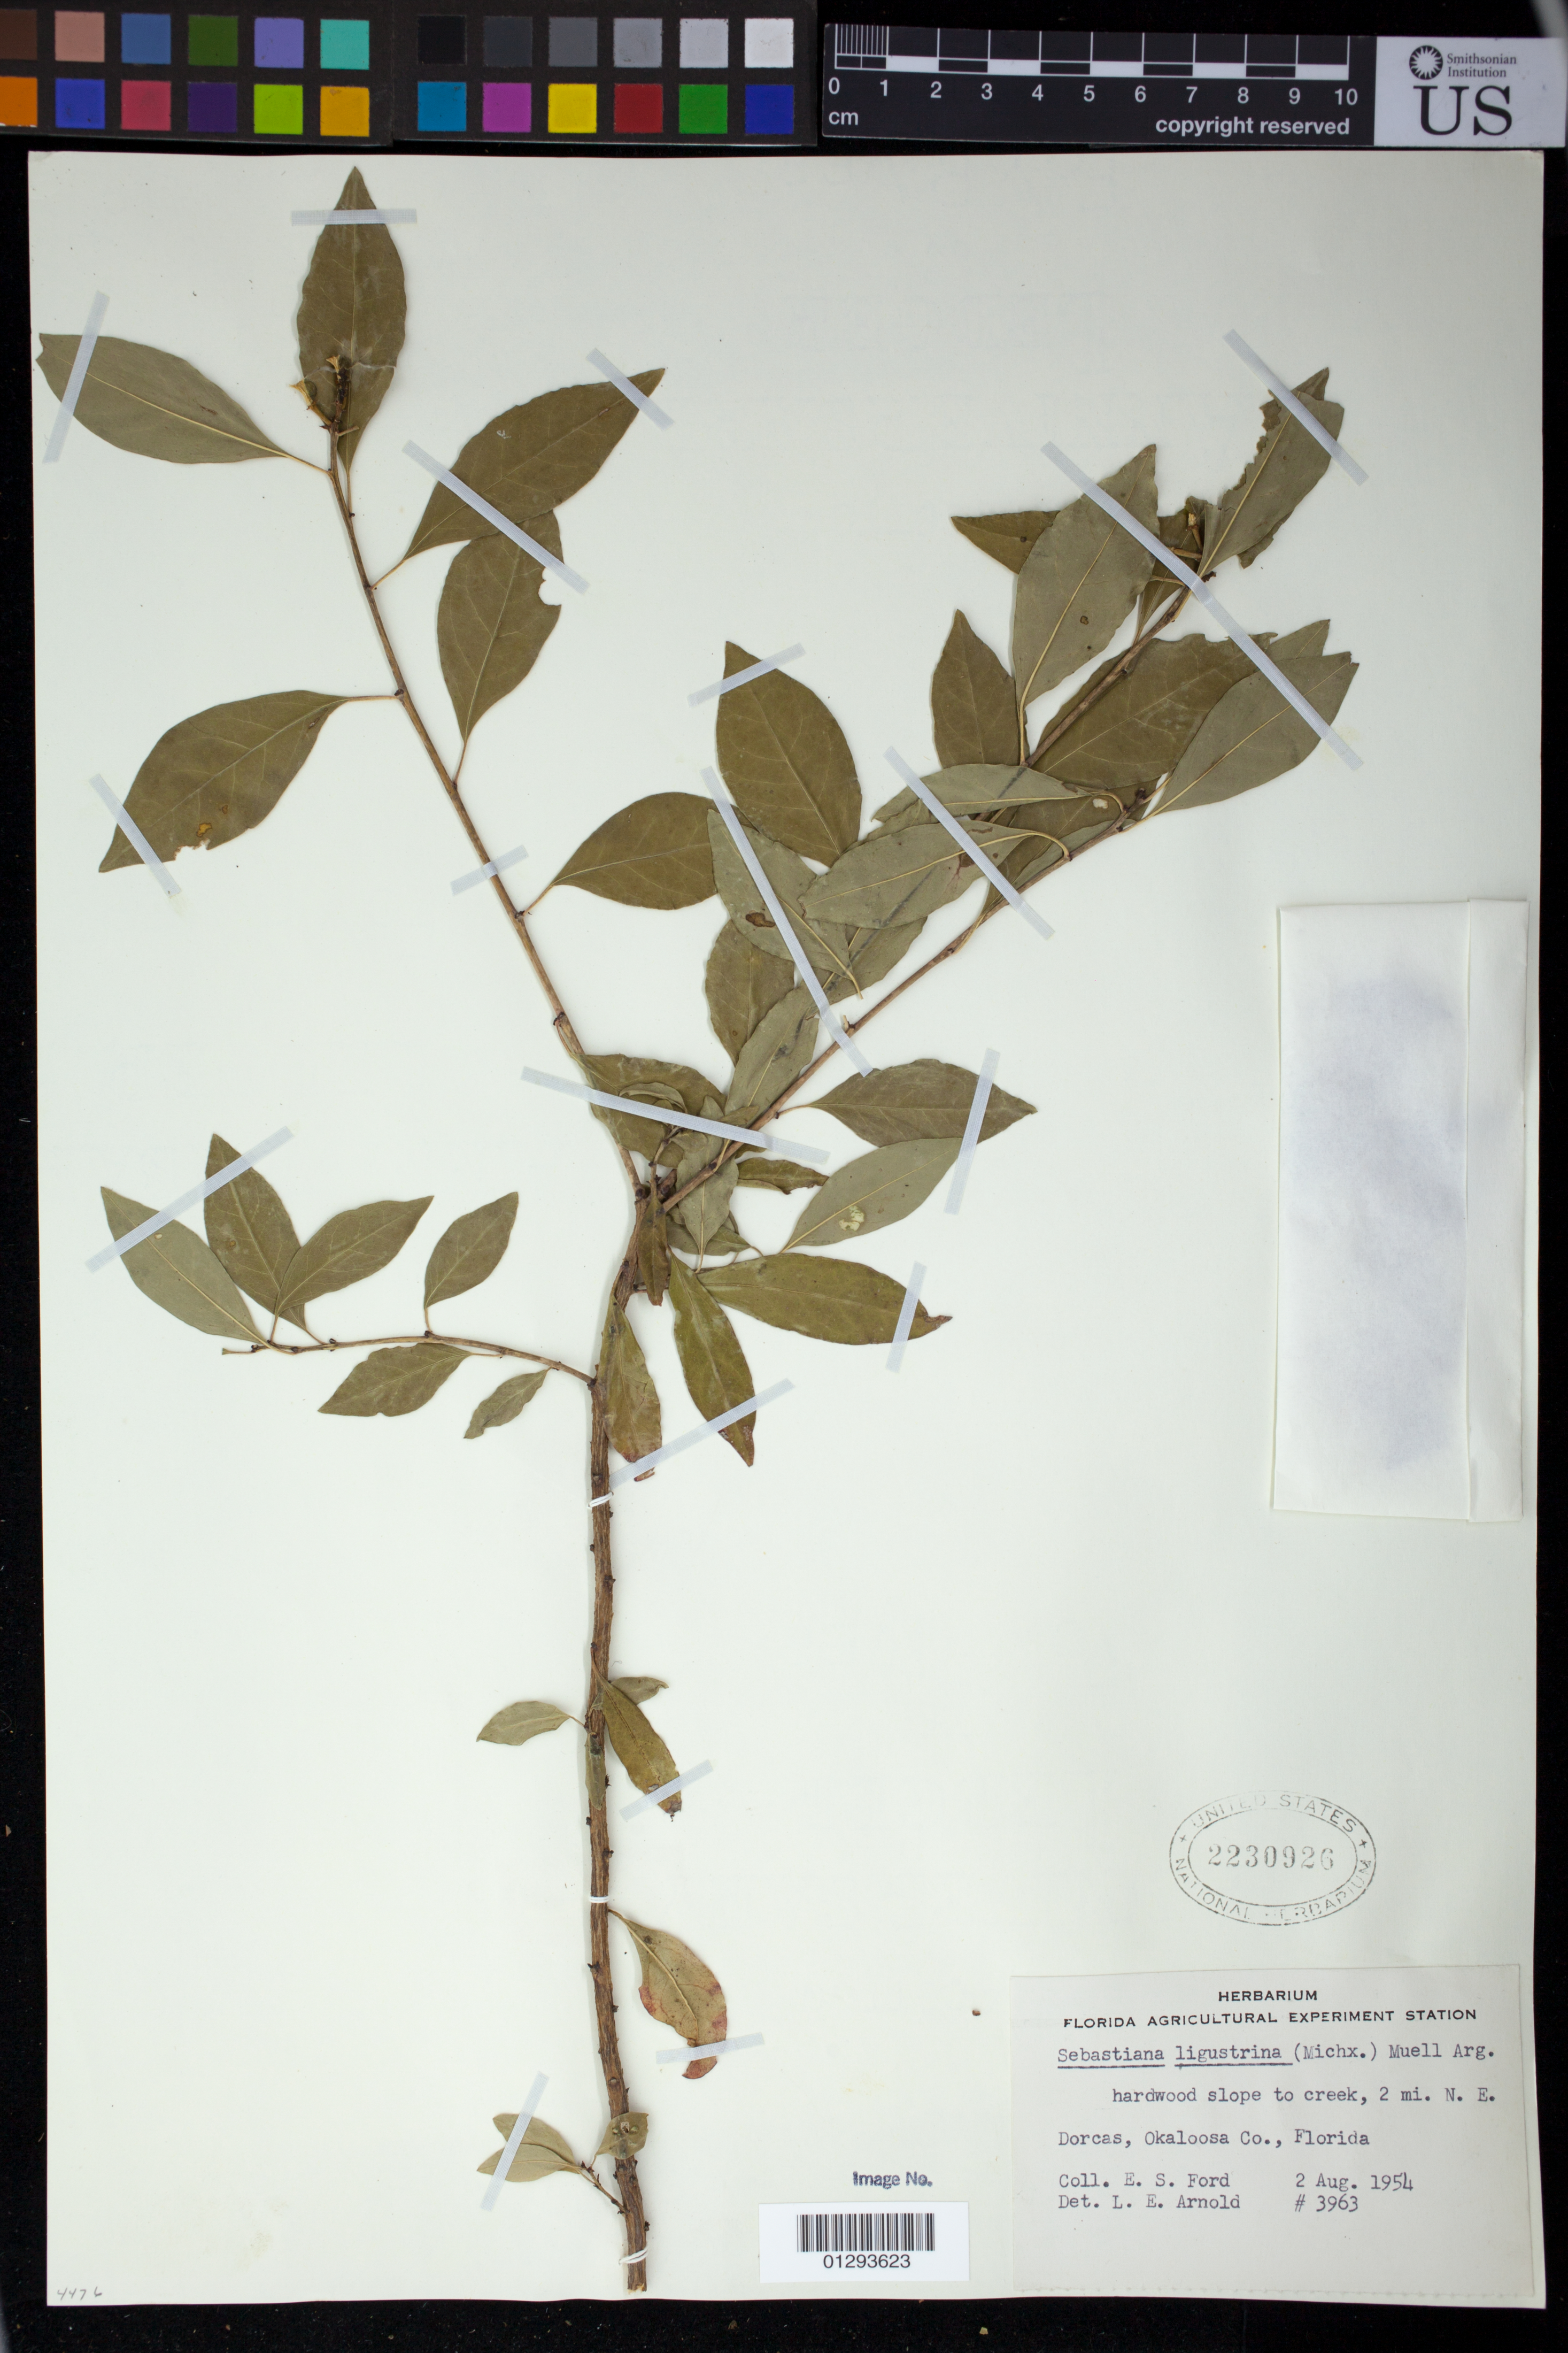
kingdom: Plantae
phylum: Tracheophyta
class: Magnoliopsida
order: Malpighiales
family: Euphorbiaceae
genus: Sebastiania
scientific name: Sebastiania fruticosa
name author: (Bartram) Fernald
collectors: E. Ford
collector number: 3963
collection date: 1954-08-02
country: United States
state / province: Florida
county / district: Okaloosa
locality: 2 mi NE of Dorcas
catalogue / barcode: US 2230926